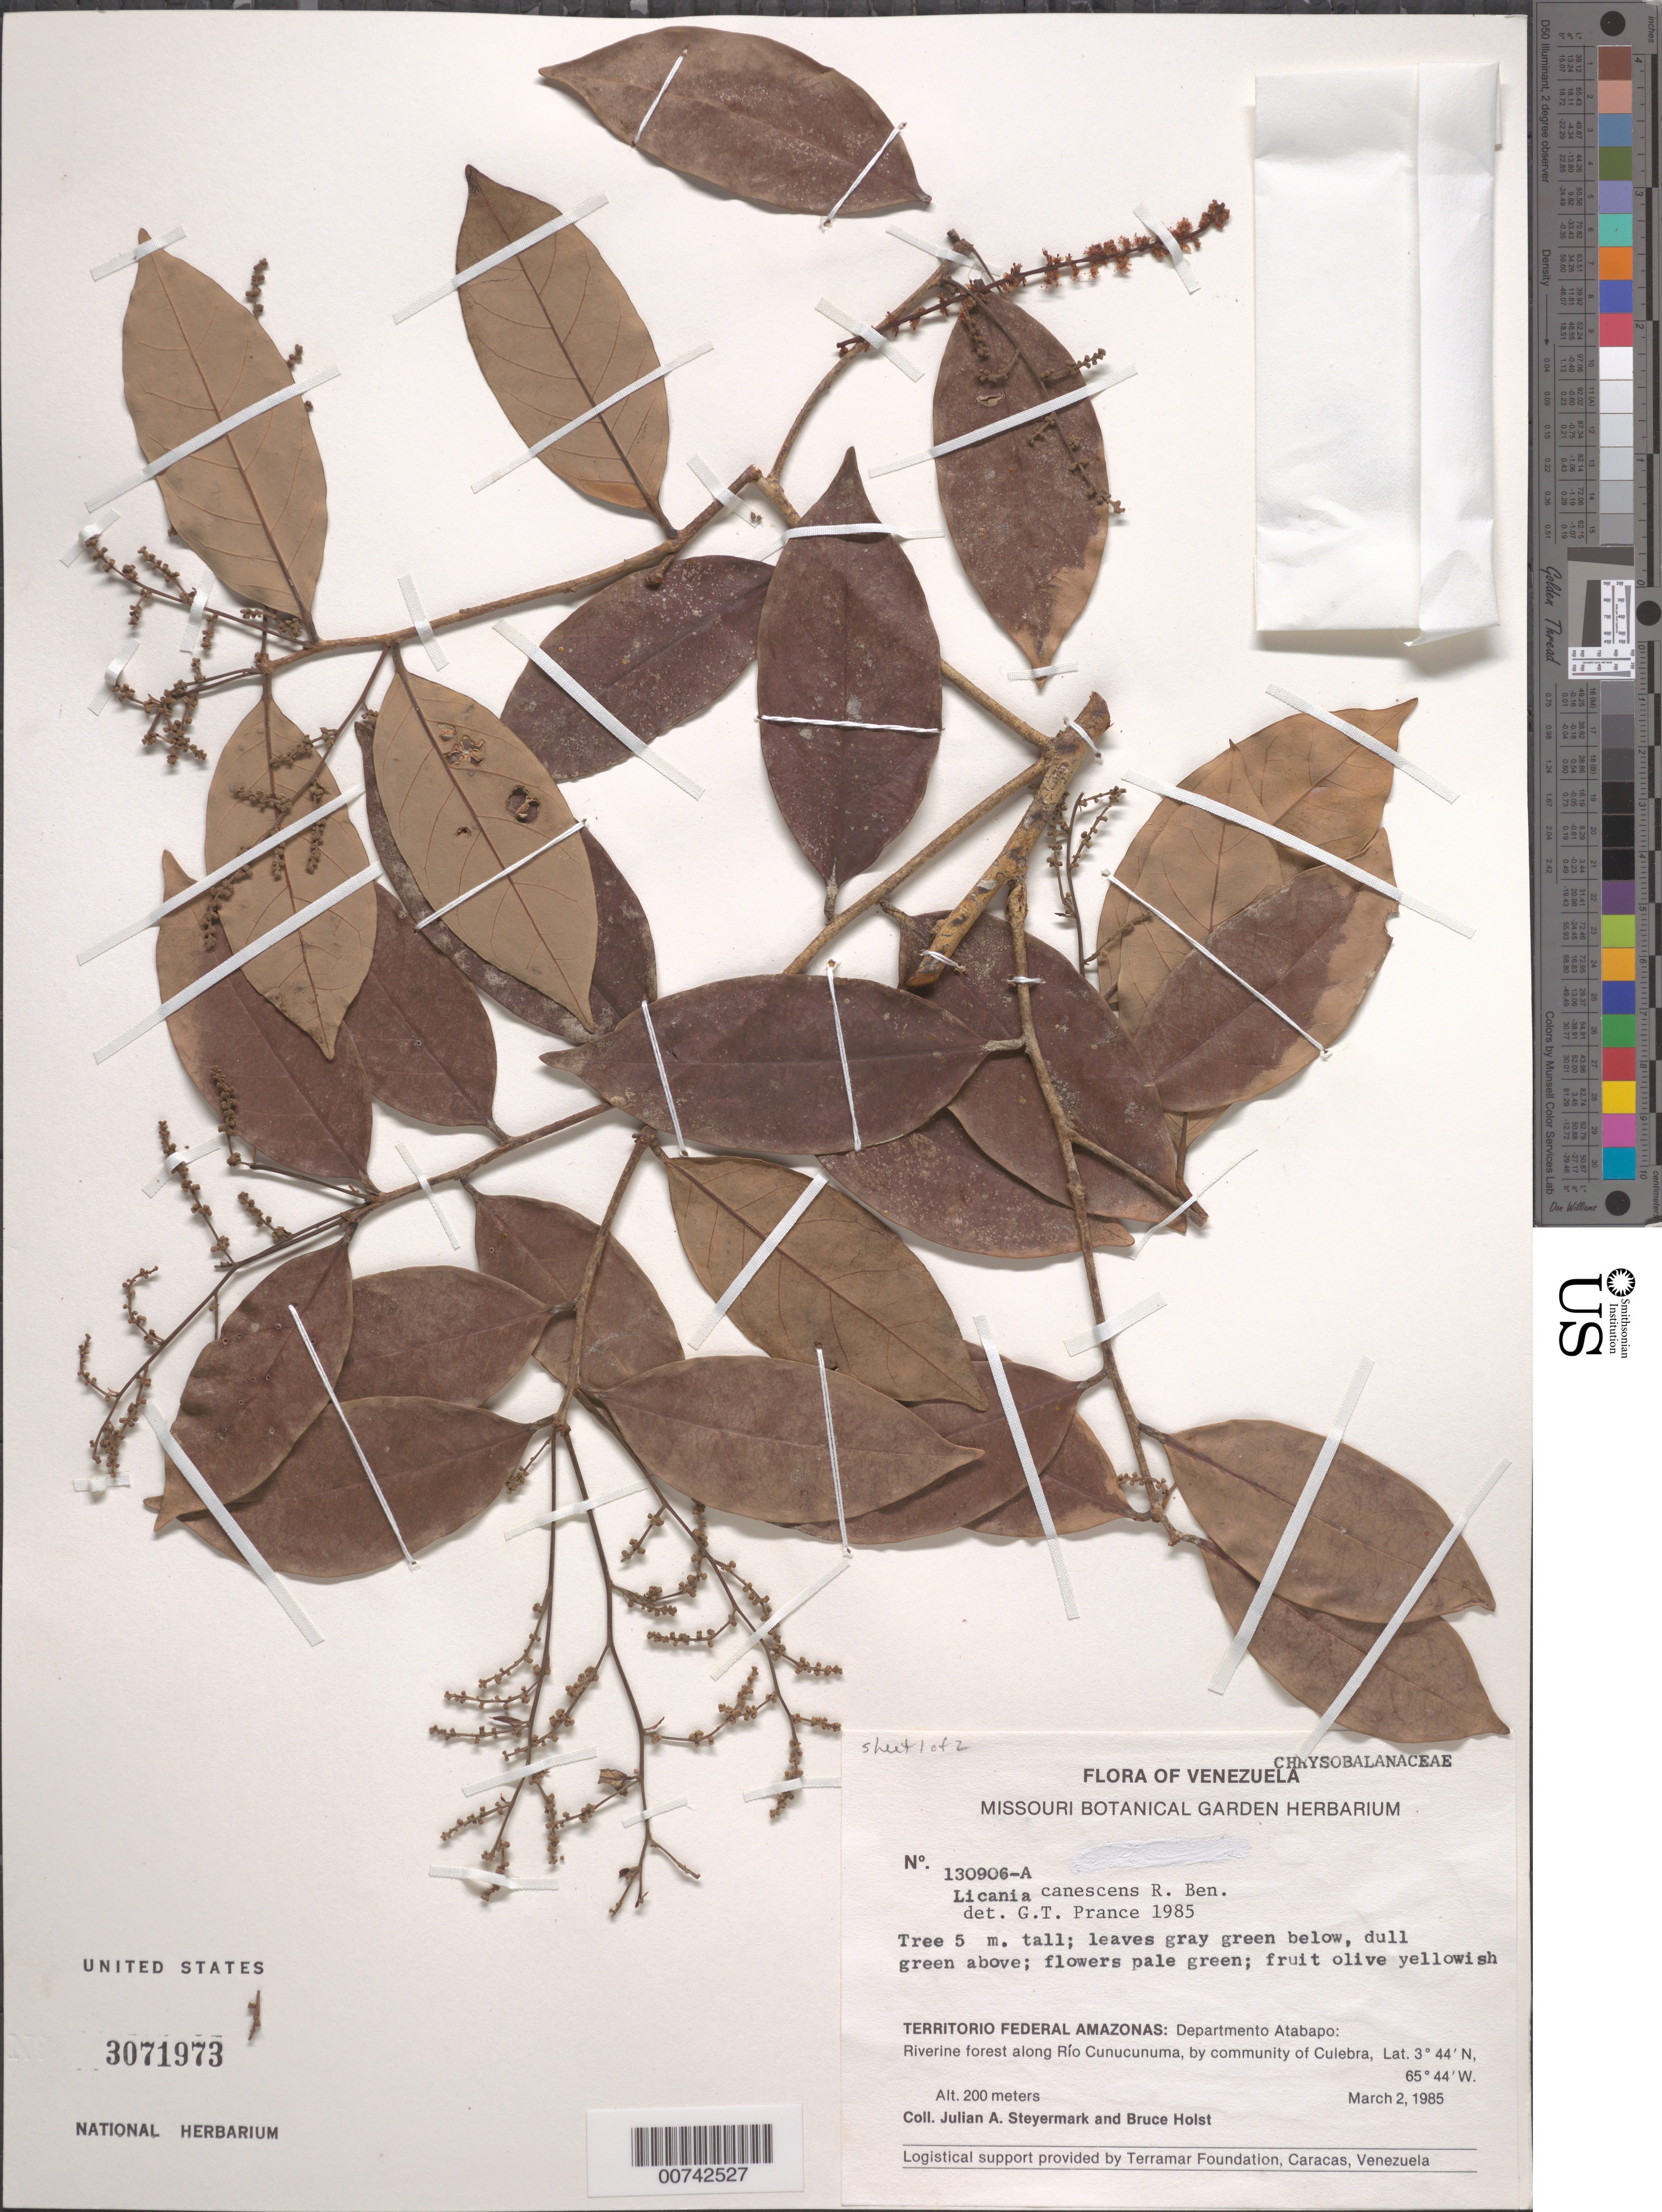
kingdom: Plantae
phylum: Tracheophyta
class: Magnoliopsida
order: Malpighiales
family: Chrysobalanaceae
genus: Licania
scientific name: Licania canescens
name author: Benoist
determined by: Prance, G. T.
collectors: J. Steyermark & B. Holst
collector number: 130906 A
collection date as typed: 2-Mar-85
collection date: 1985-03-02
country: Venezuela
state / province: Amazonas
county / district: Atabapo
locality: Río Cunucunuma, by community of Culebra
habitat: Riverine forest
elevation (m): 200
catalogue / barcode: US 3071973